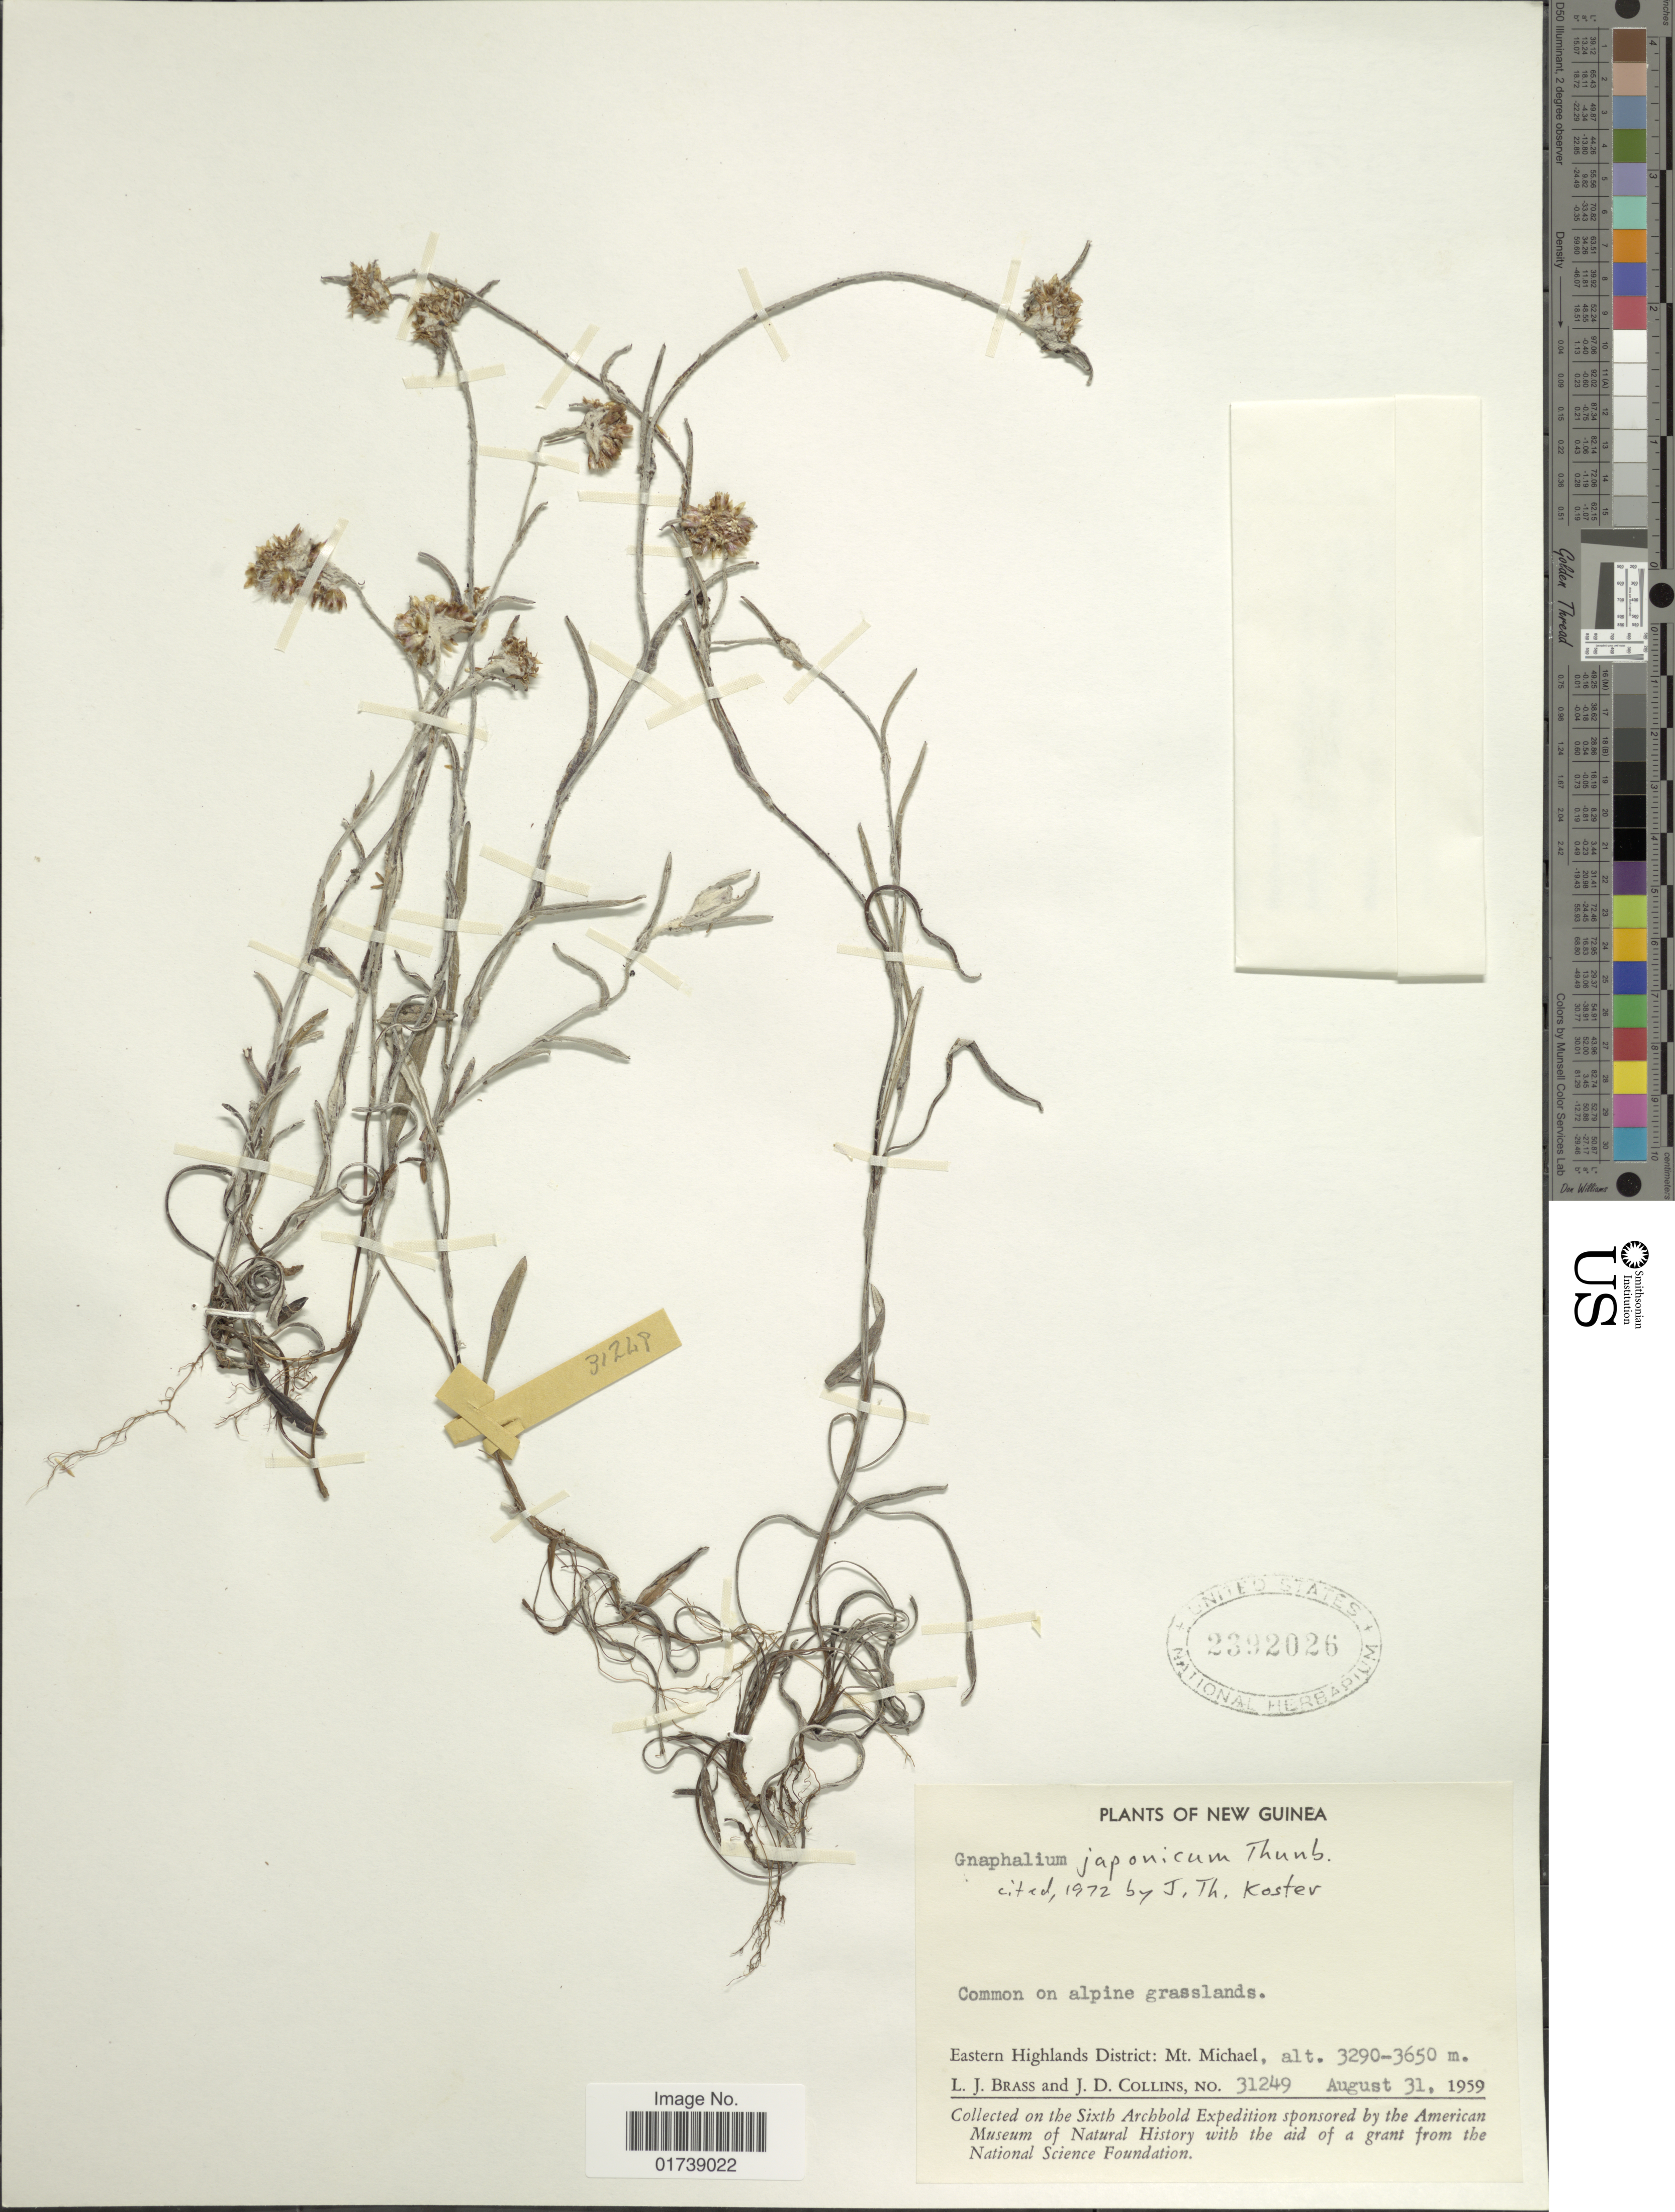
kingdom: Plantae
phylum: Tracheophyta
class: Magnoliopsida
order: Asterales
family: Asteraceae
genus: Euchiton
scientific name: Euchiton japonicus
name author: (Thunb.) Anderb.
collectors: L. J. Brass & J. Collins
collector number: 31249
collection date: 1959-08-31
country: Papua New Guinea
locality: Eastern Highlands District: Mt. Michael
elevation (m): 3290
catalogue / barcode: US 2392026